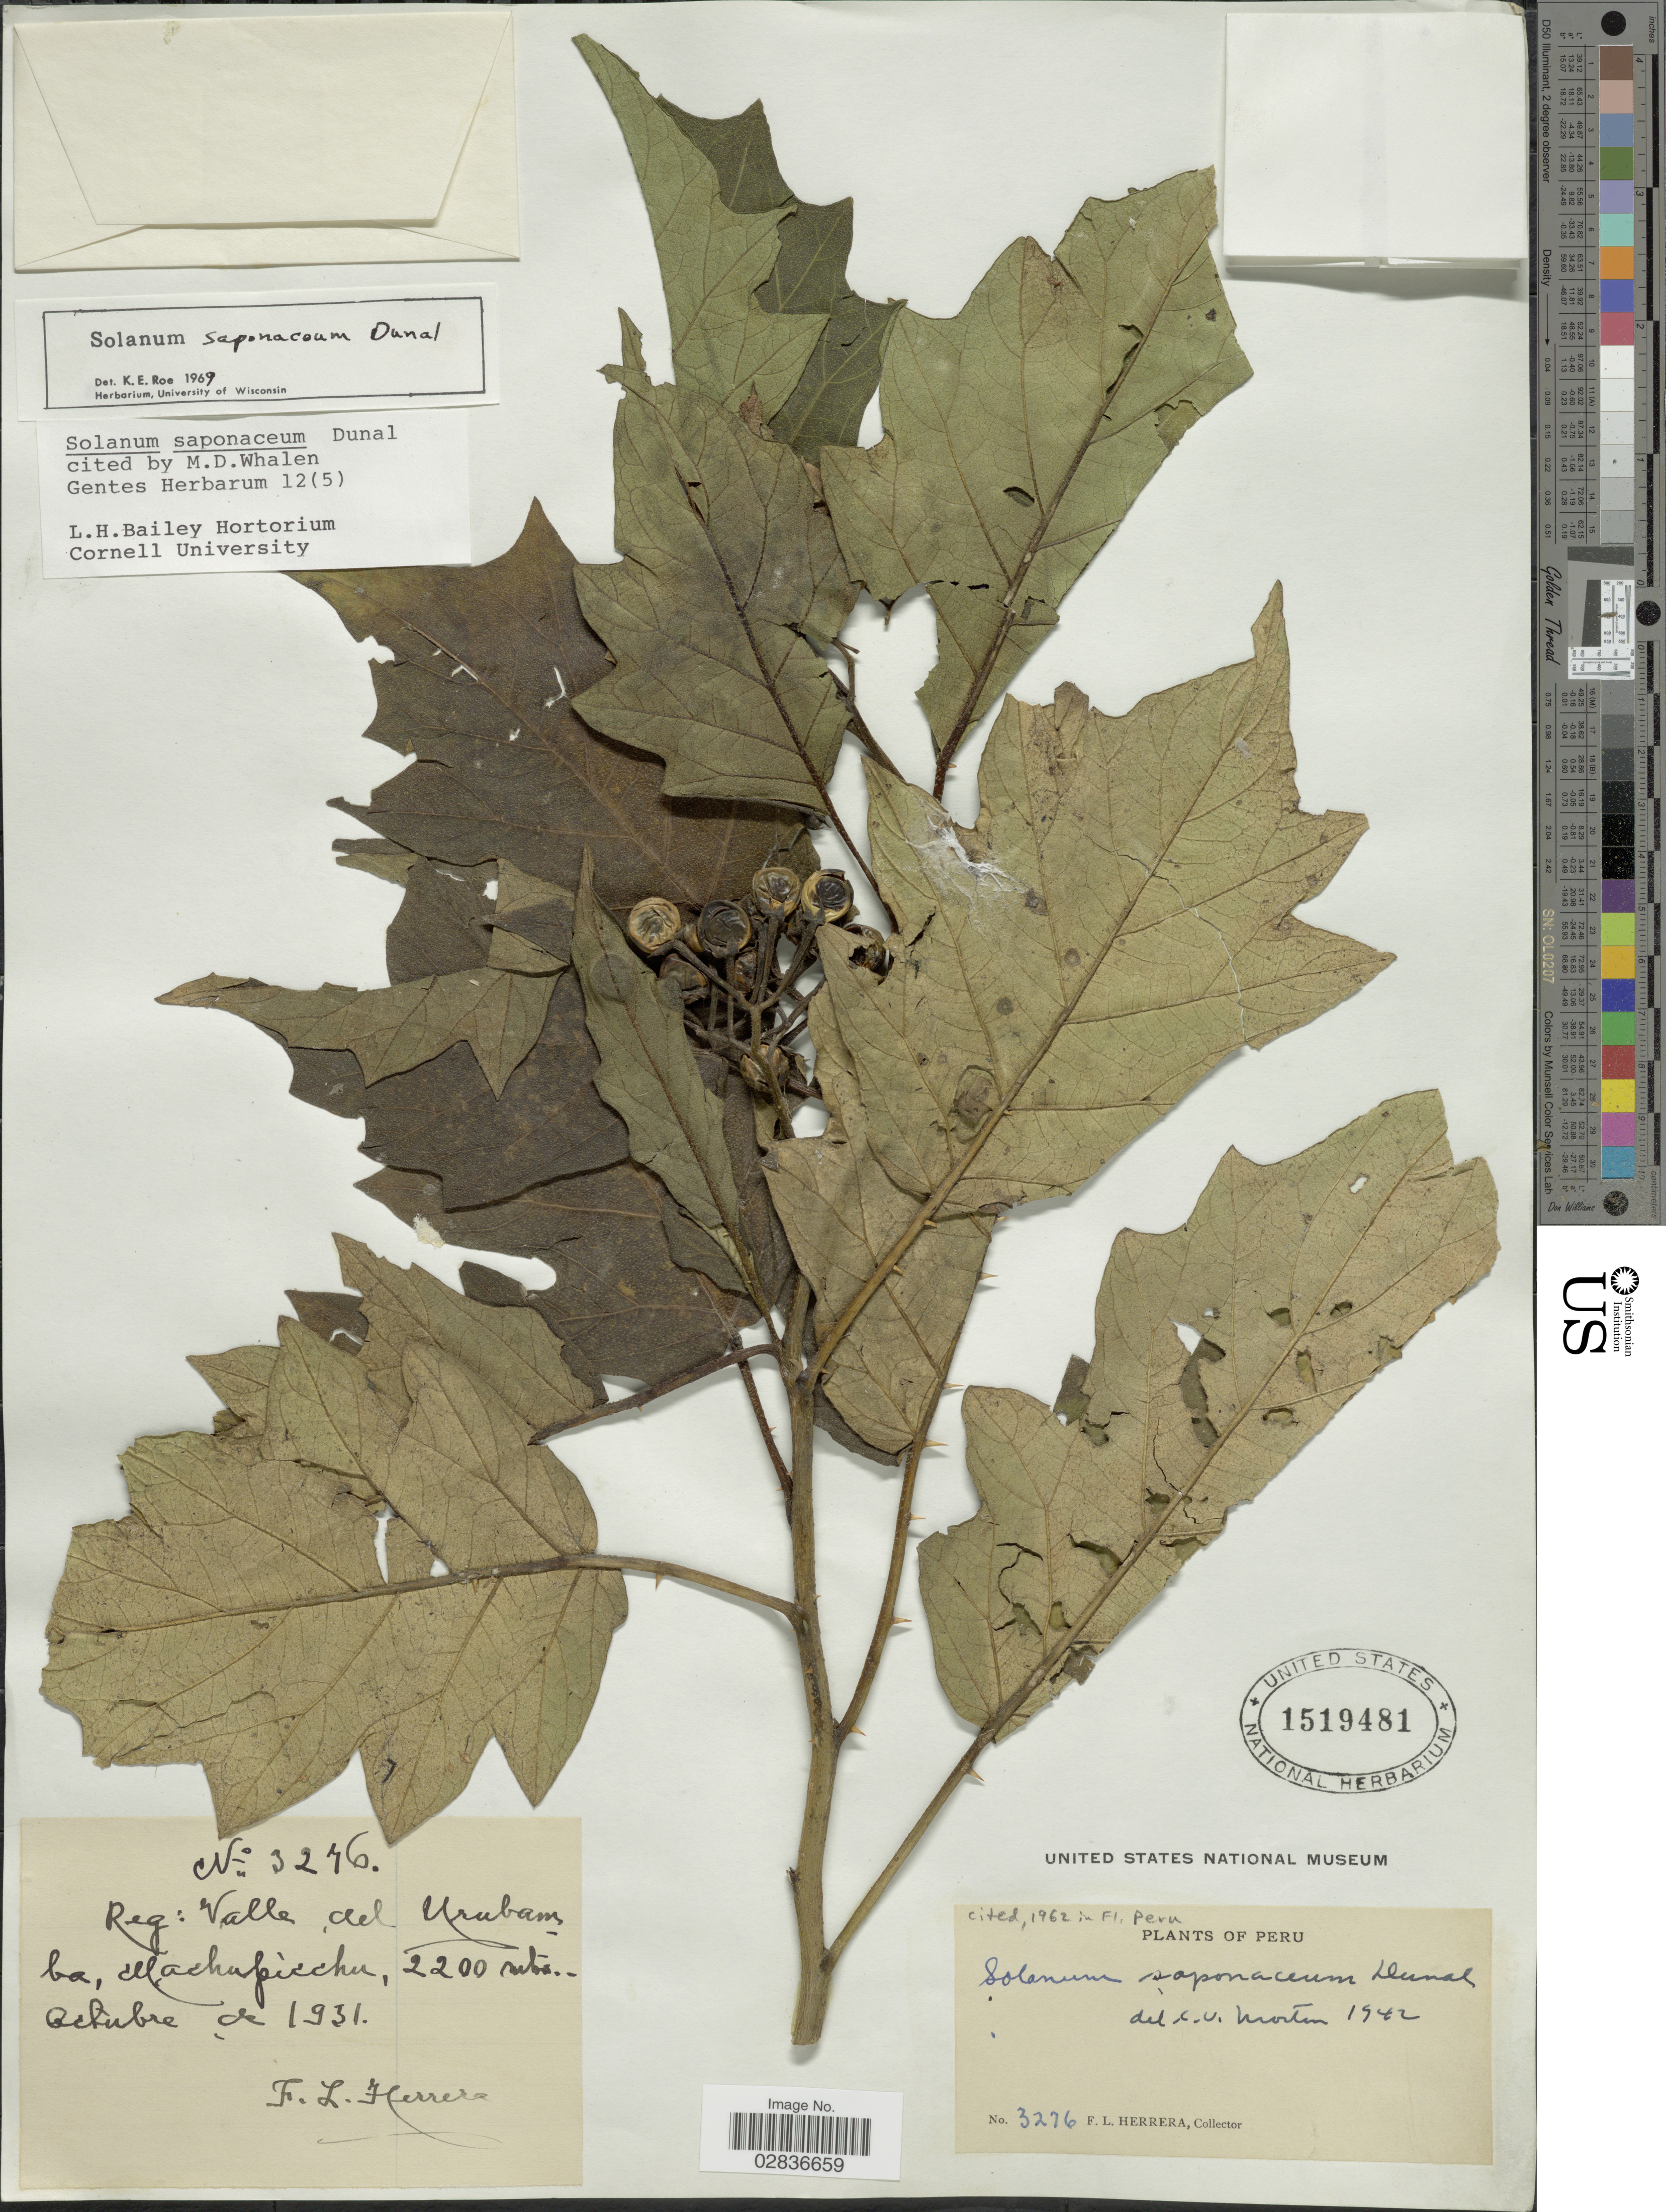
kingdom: Plantae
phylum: Tracheophyta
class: Magnoliopsida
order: Solanales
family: Solanaceae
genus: Solanum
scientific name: Solanum saponaceum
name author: Dunal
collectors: F. L. Herrera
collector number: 3276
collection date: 1931-10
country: Peru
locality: Reg: Valle del Urubamba, Machupicchu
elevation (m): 2200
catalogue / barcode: US 1519481